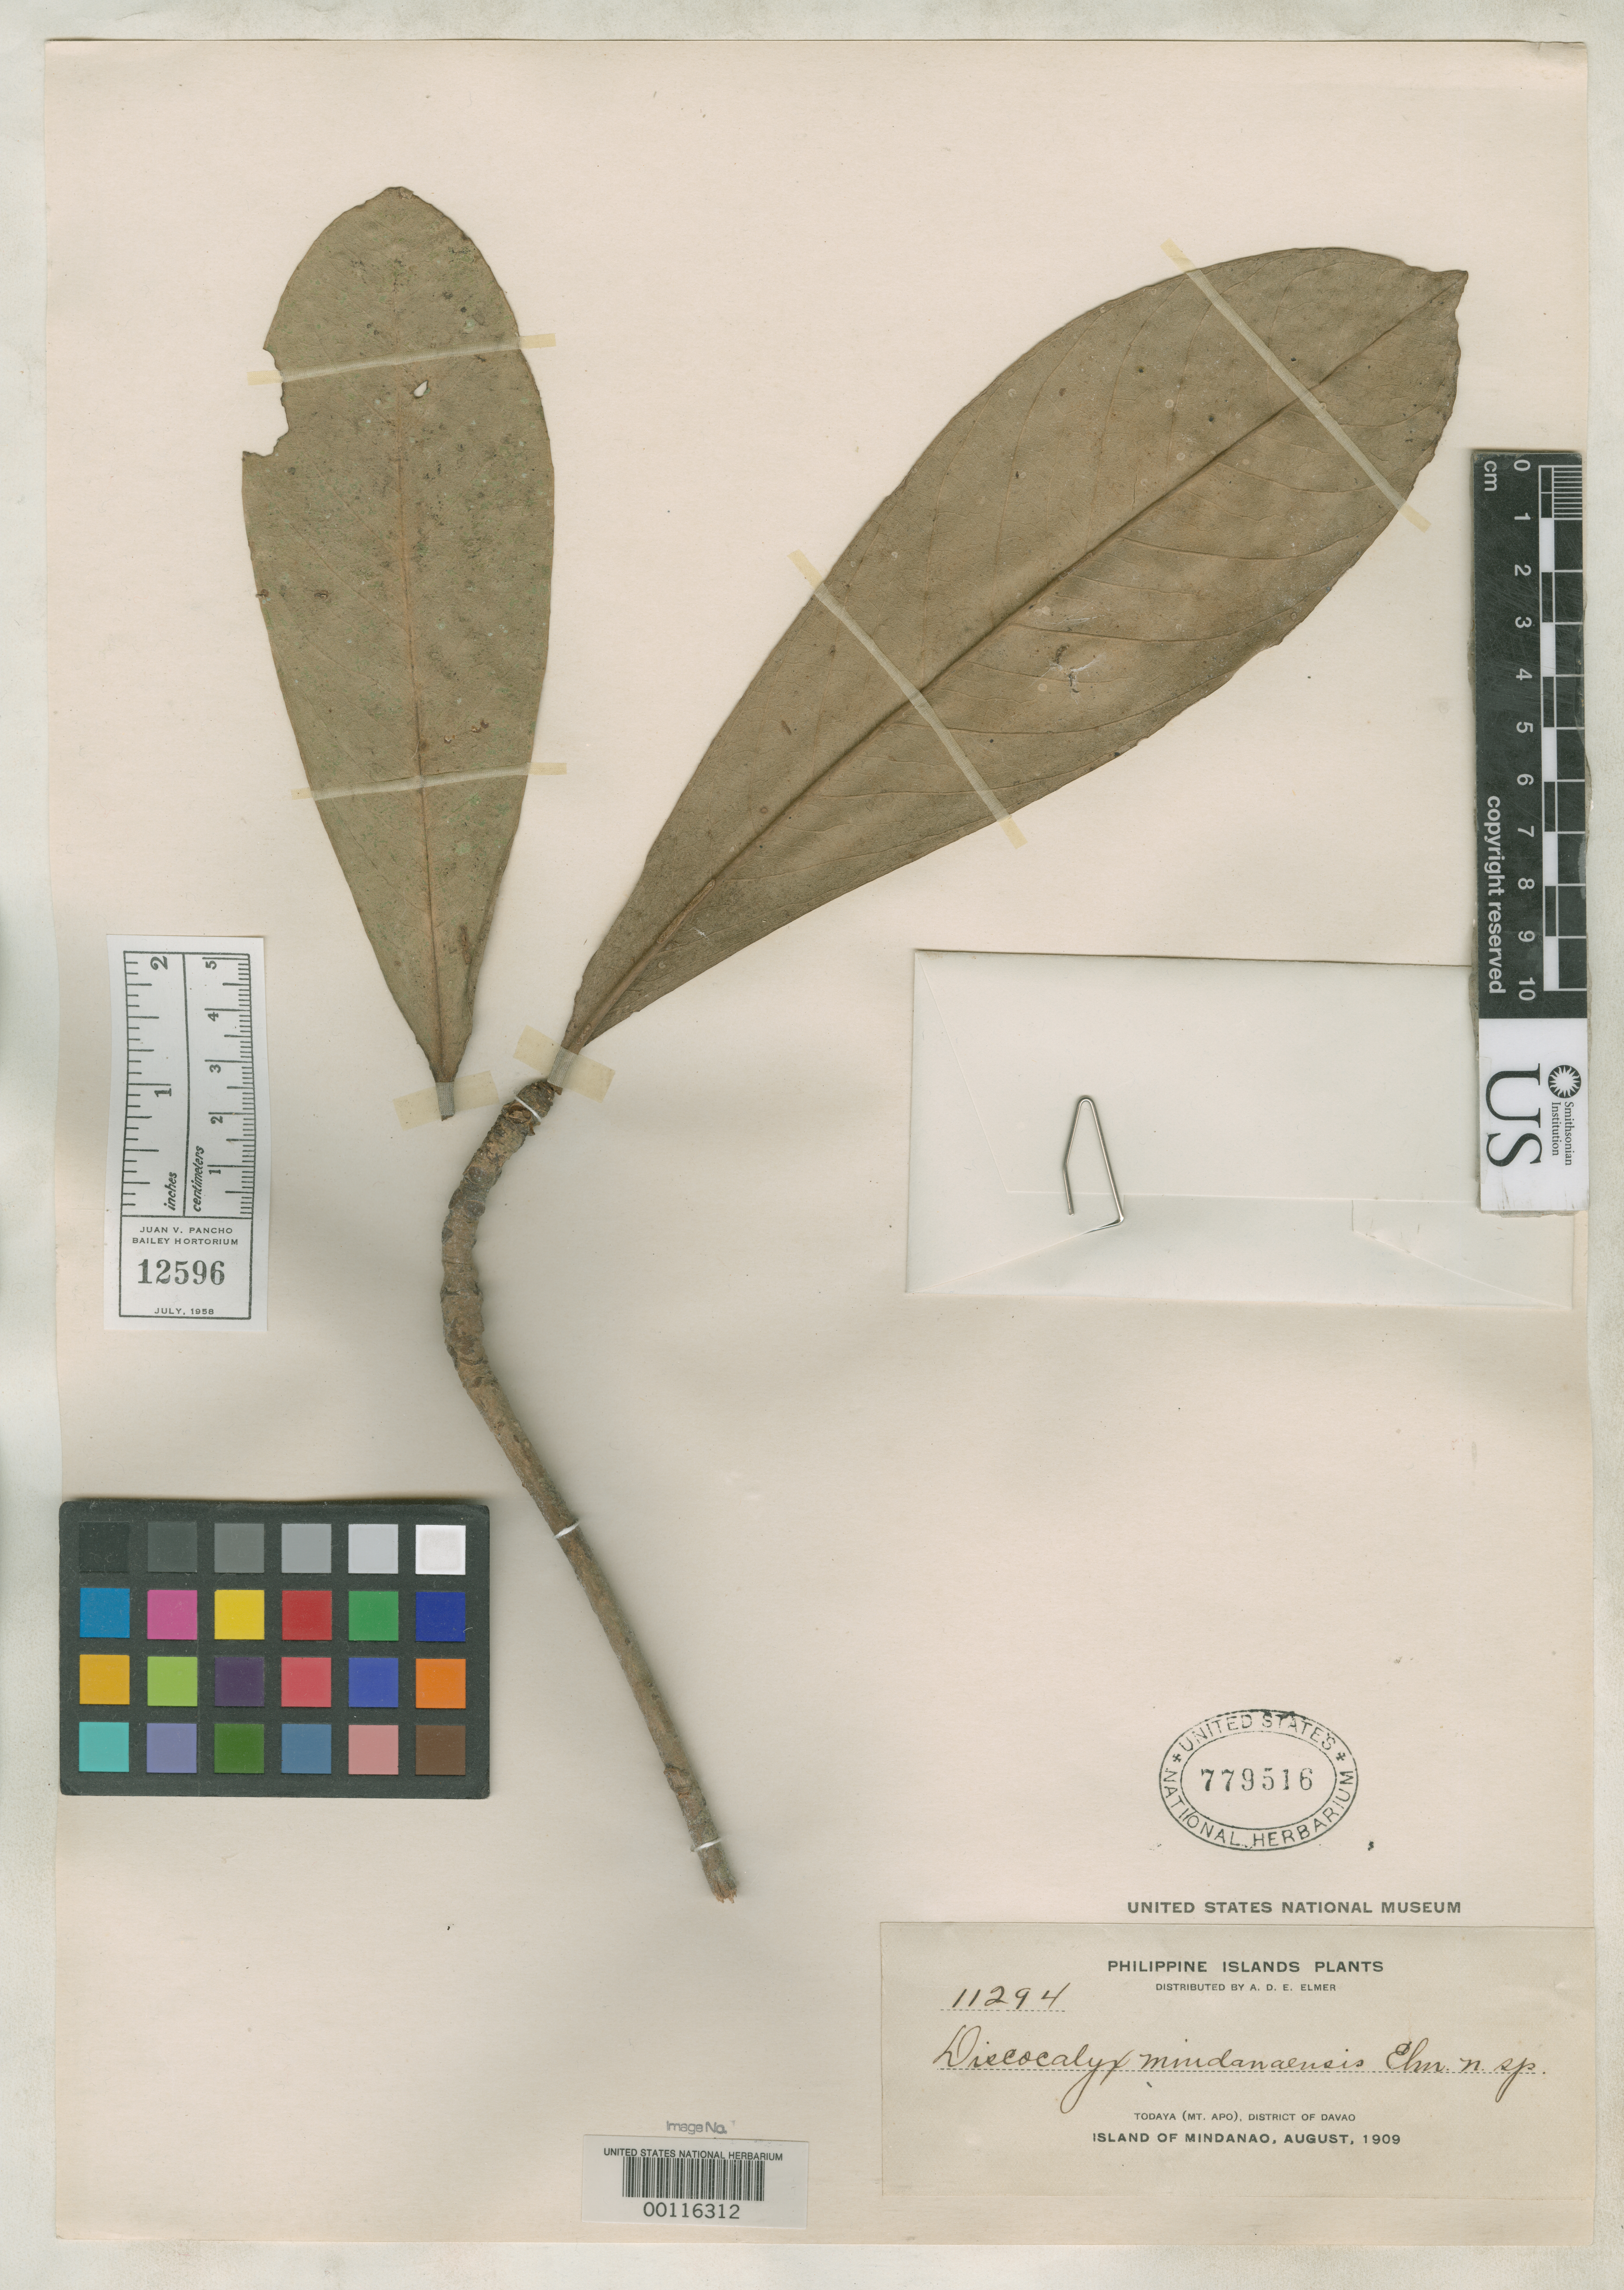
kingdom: Plantae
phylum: Tracheophyta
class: Magnoliopsida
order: Ericales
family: Primulaceae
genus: Discocalyx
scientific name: Discocalyx mindanaensis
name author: Elmer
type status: Isotype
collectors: A. D. E. Elmer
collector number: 11294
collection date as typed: Aug 1909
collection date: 1909-08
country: Philippines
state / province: Davao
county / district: Davao del Sur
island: Mindanao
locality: Todaya (Mt. Apo), District of Davao, Island of Mindanao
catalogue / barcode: US 779516